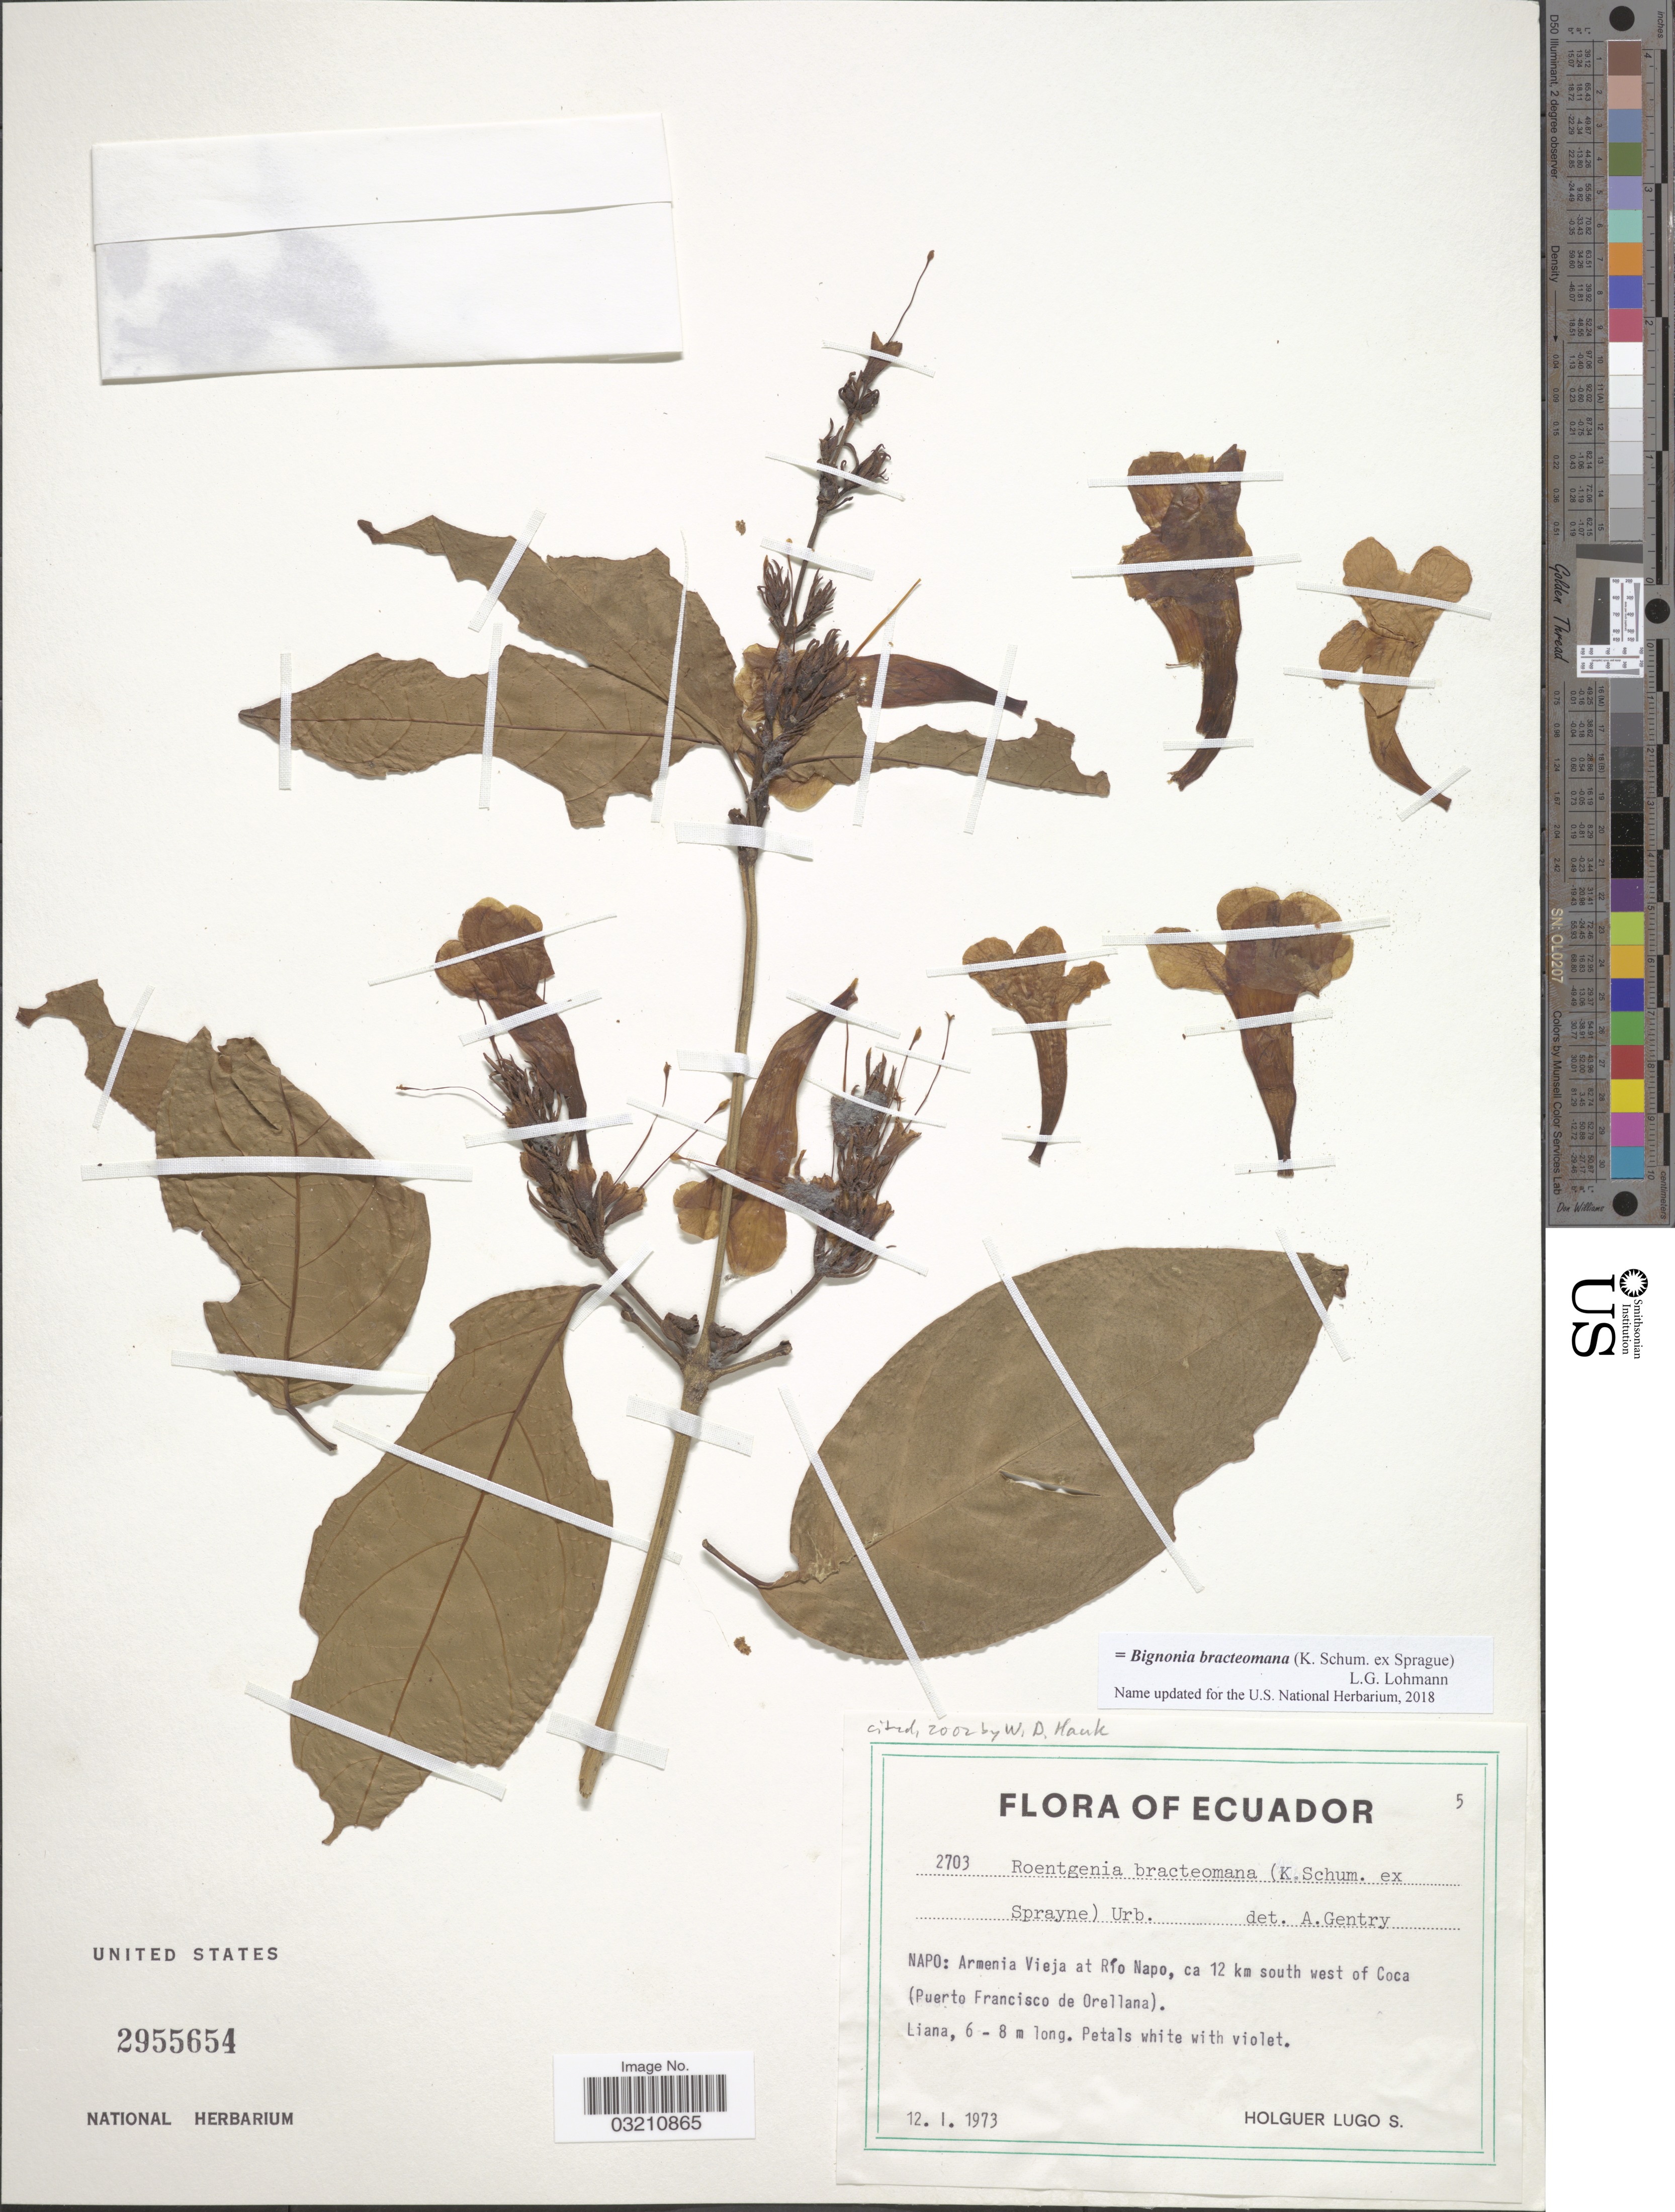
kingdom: Plantae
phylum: Tracheophyta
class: Magnoliopsida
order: Lamiales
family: Bignoniaceae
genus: Bignonia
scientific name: Bignonia bracteomana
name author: L.G. Lohmann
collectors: H. Lugo S.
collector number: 2703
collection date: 1973-01-12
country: Ecuador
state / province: Napo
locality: Armenia Vieja at Río Napo, ca 12 km south west of Coca (Puerto Francisco de Orellana).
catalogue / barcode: US 2955654